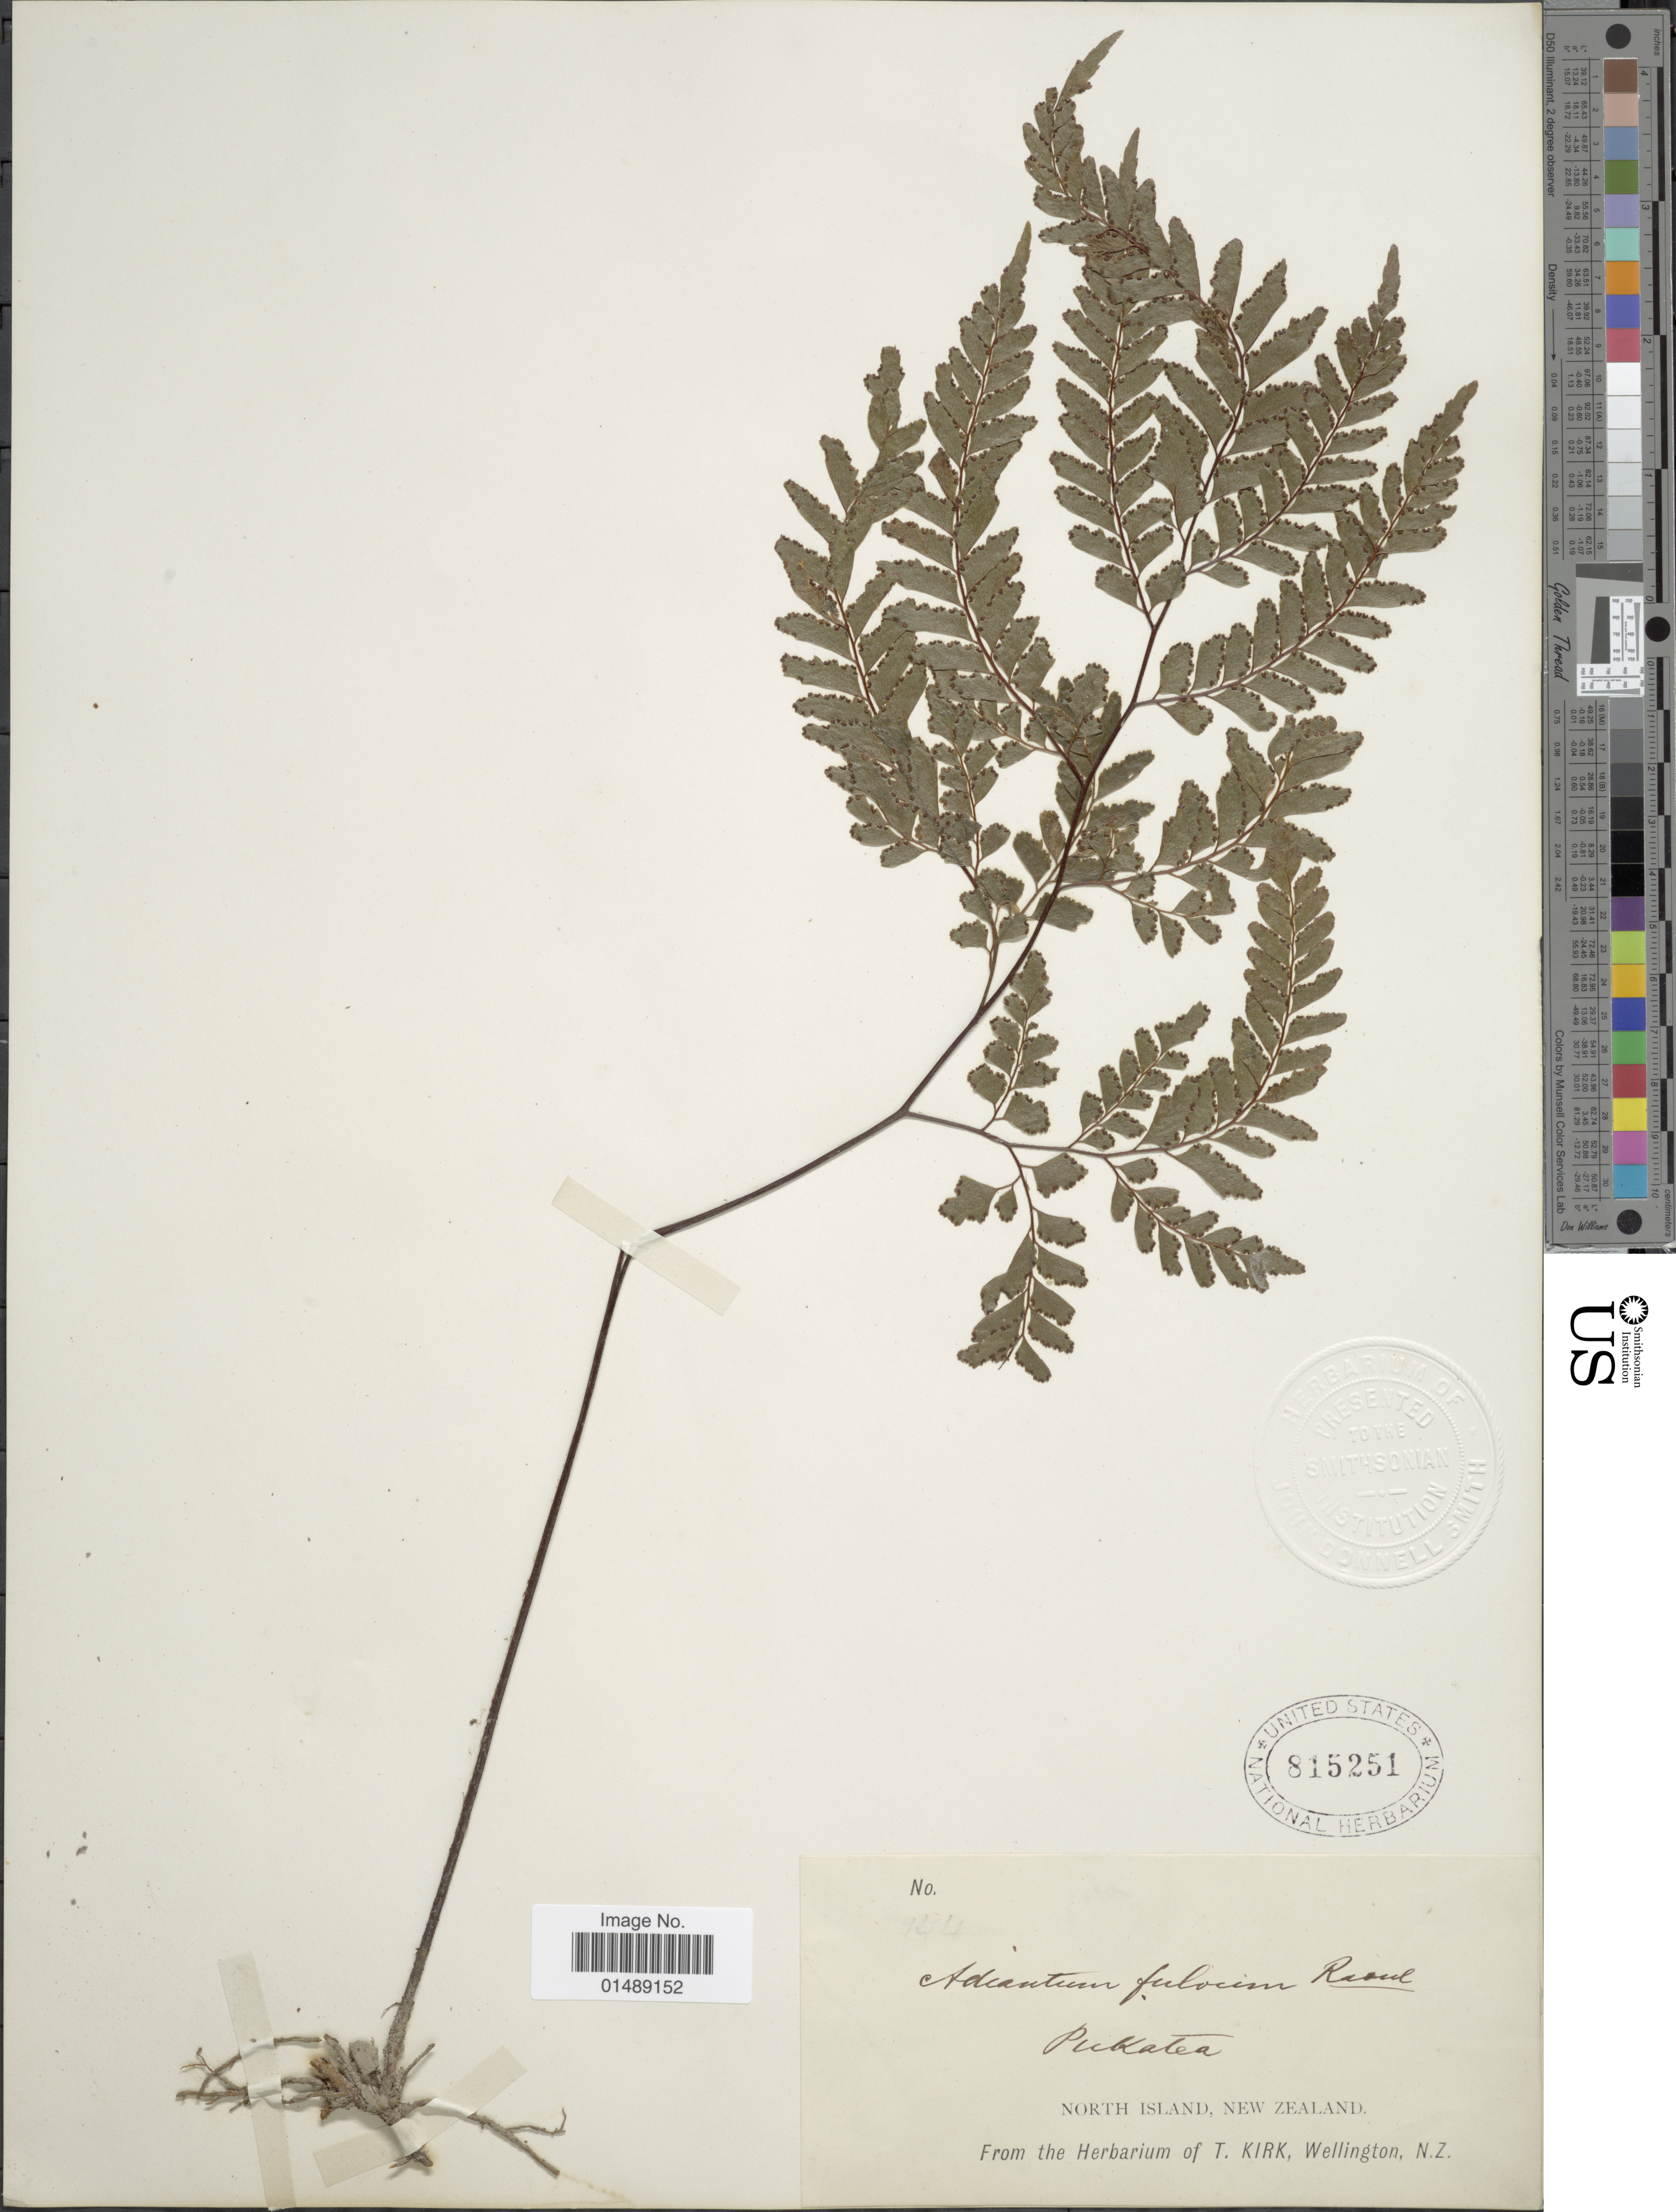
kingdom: Plantae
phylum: Tracheophyta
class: Polypodiopsida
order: Polypodiales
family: Pteridaceae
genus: Adiantum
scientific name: Adiantum fulvum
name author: M. Raoul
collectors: T. Kirk & N. Wellington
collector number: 1234*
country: New Zealand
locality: Pukatea, North Island, New Zealand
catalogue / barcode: US 815251